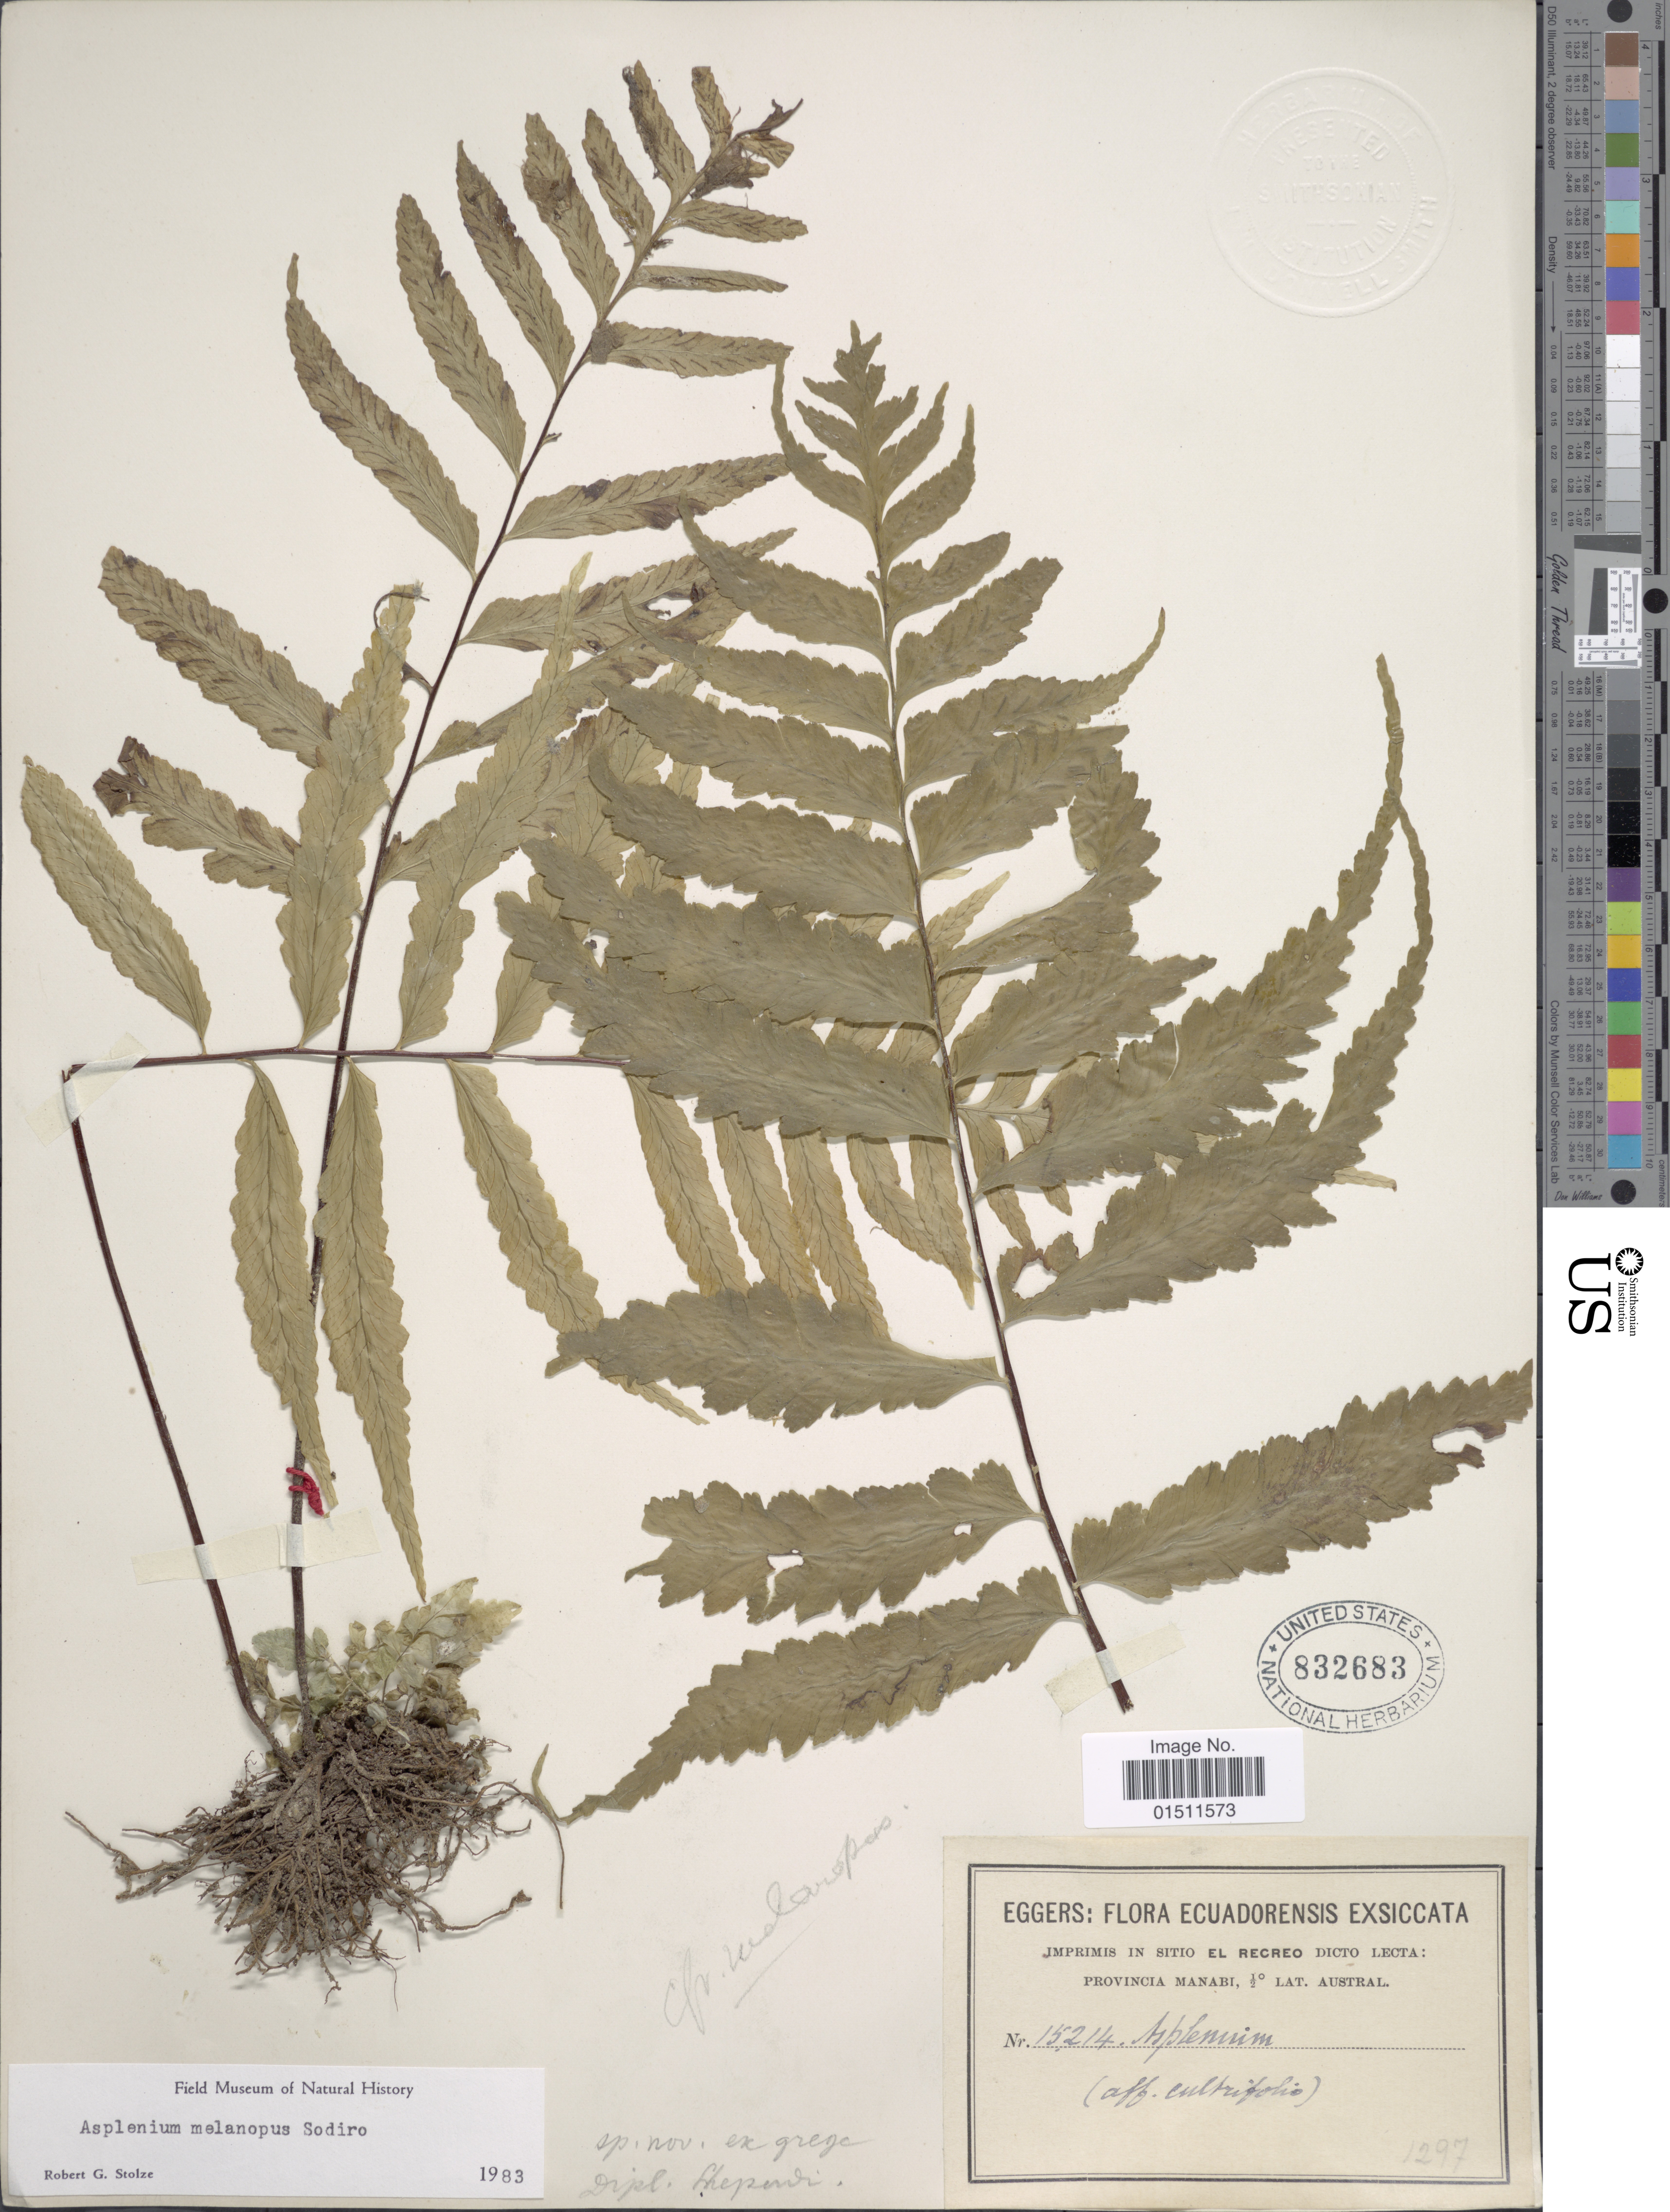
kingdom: Plantae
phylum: Tracheophyta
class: Polypodiopsida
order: Polypodiales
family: Aspleniaceae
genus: Asplenium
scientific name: Asplenium melanopus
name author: Sodiro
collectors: -. Eggers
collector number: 15214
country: Ecuador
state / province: Manabí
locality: Ecuadorensis, Provincia Manabi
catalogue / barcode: US 832683